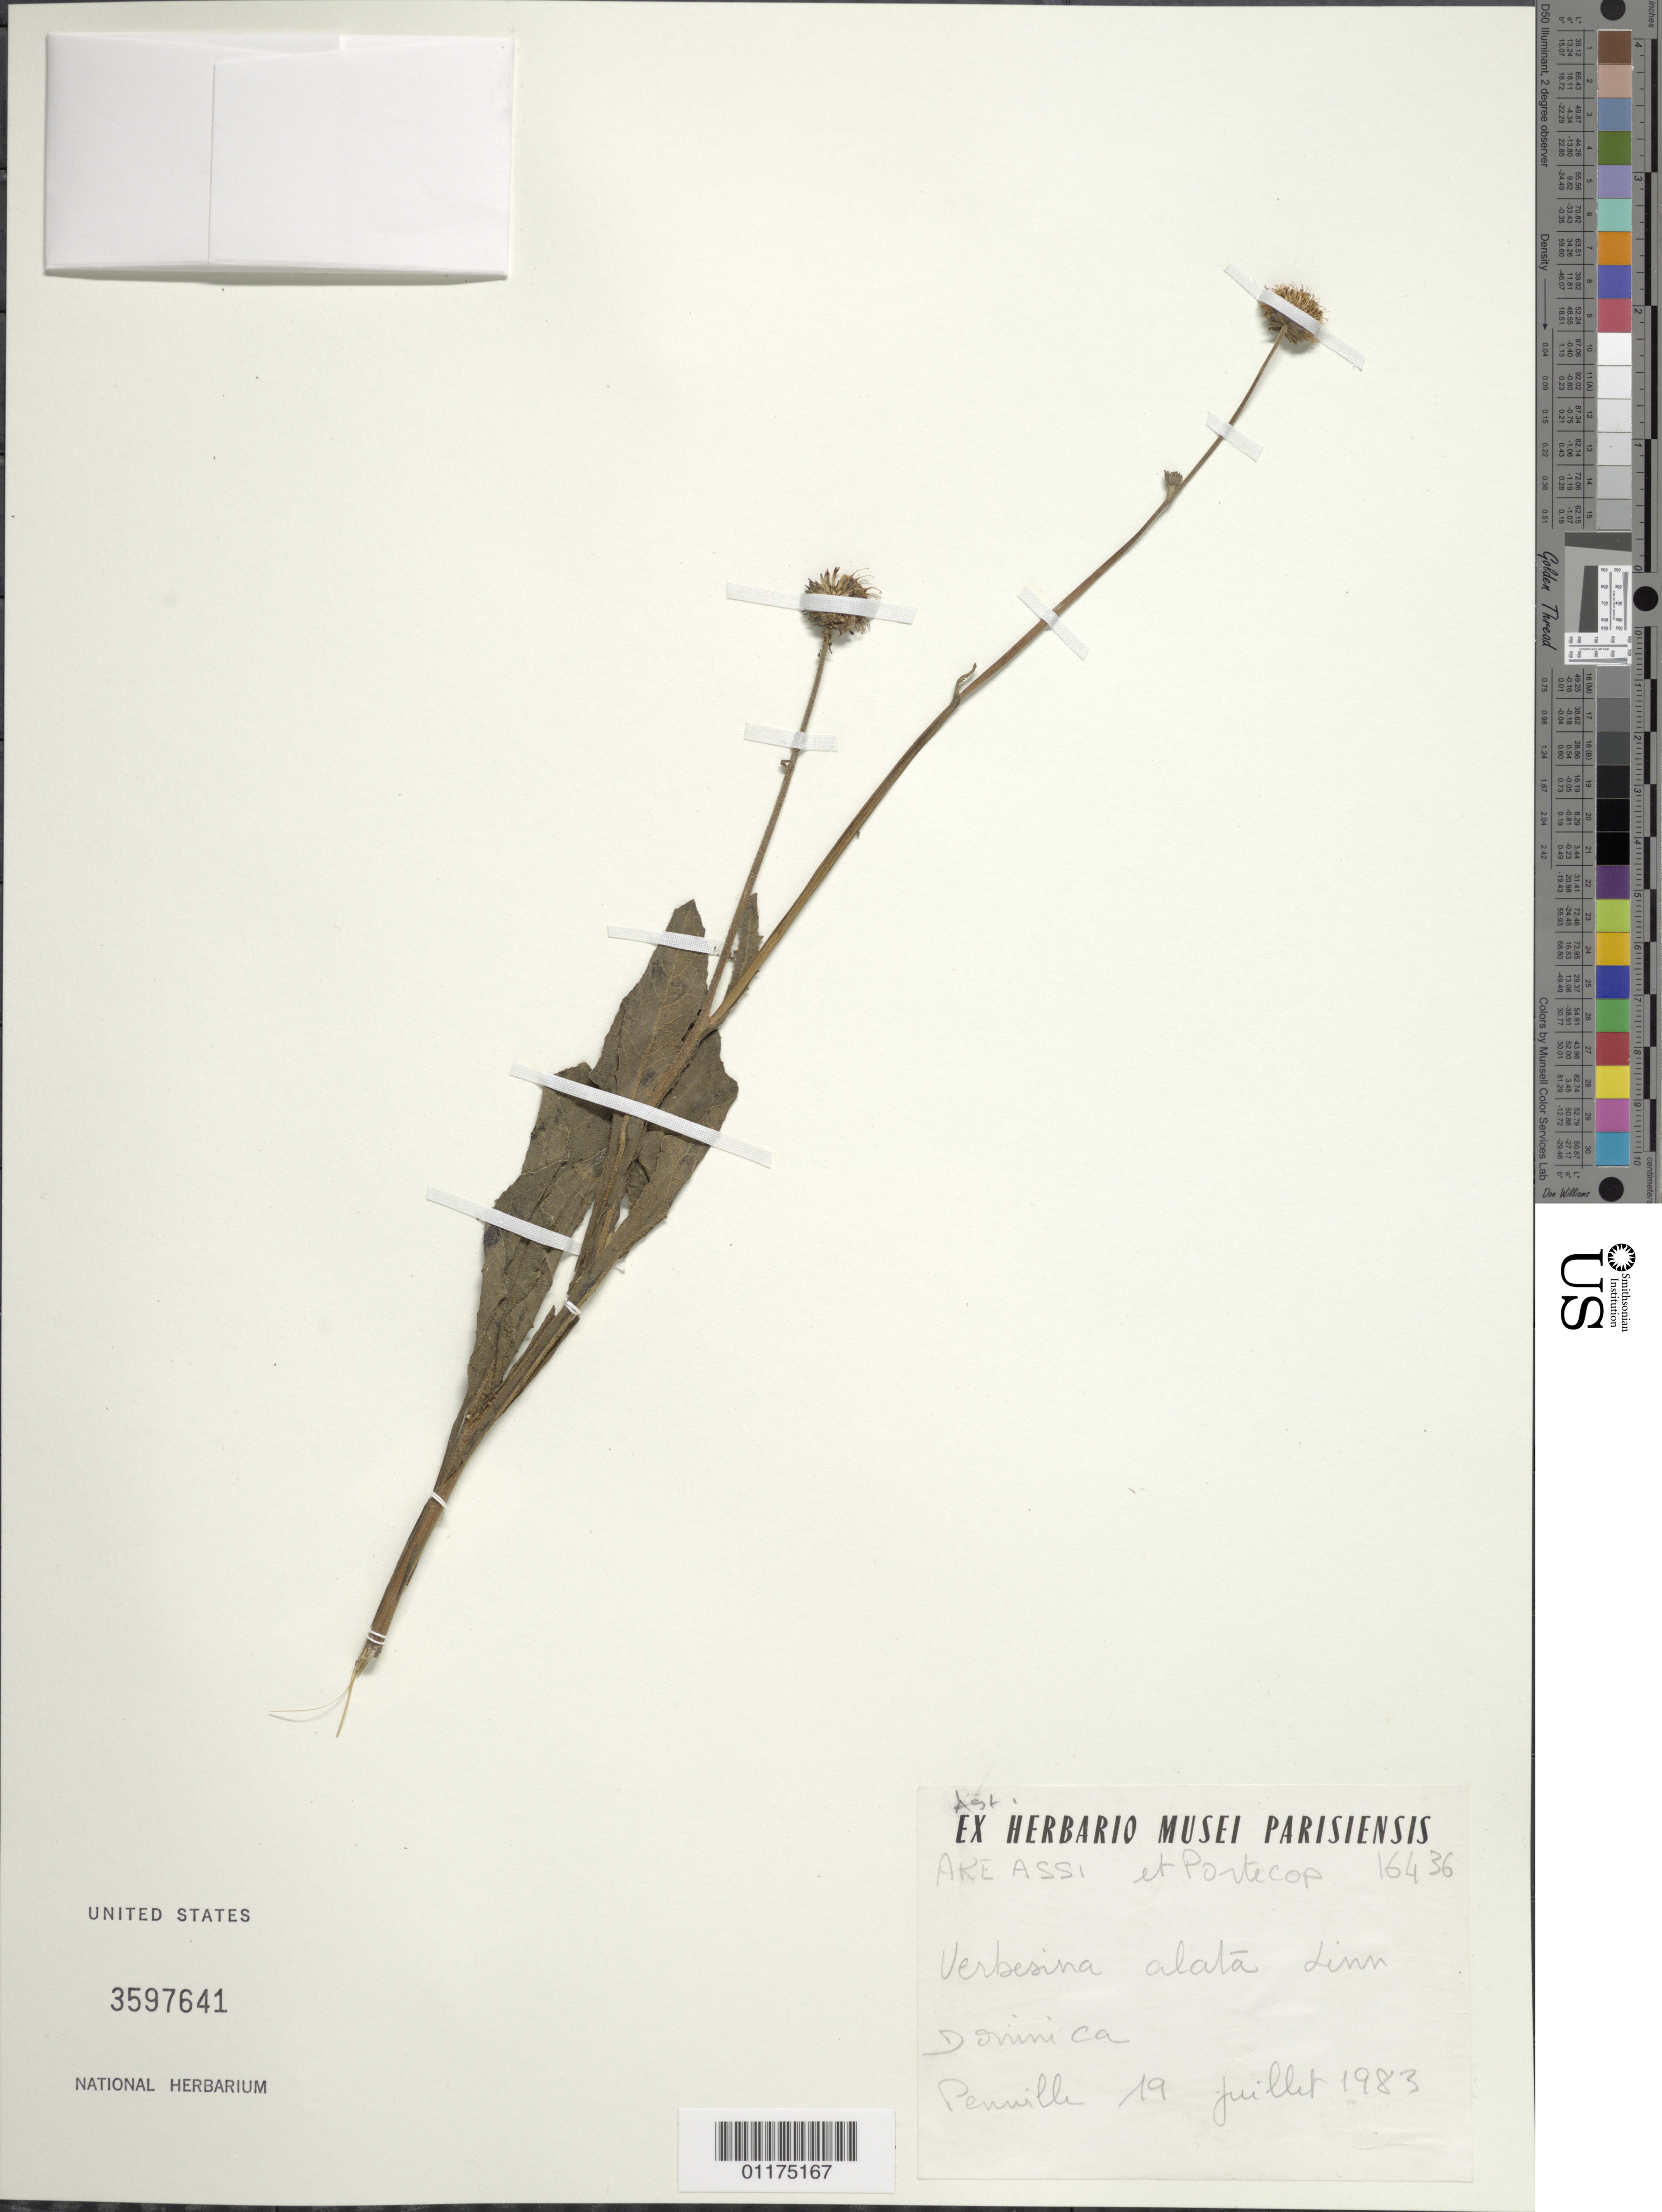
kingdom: Plantae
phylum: Tracheophyta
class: Magnoliopsida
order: Asterales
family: Asteraceae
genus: Verbesina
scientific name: Verbesina alata var. alata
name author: L.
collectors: -. Ake-Assi & -. Portecop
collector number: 16436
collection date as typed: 19 Jul 1983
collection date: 1983-07-19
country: Jamaica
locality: Penville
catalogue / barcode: US 3597641